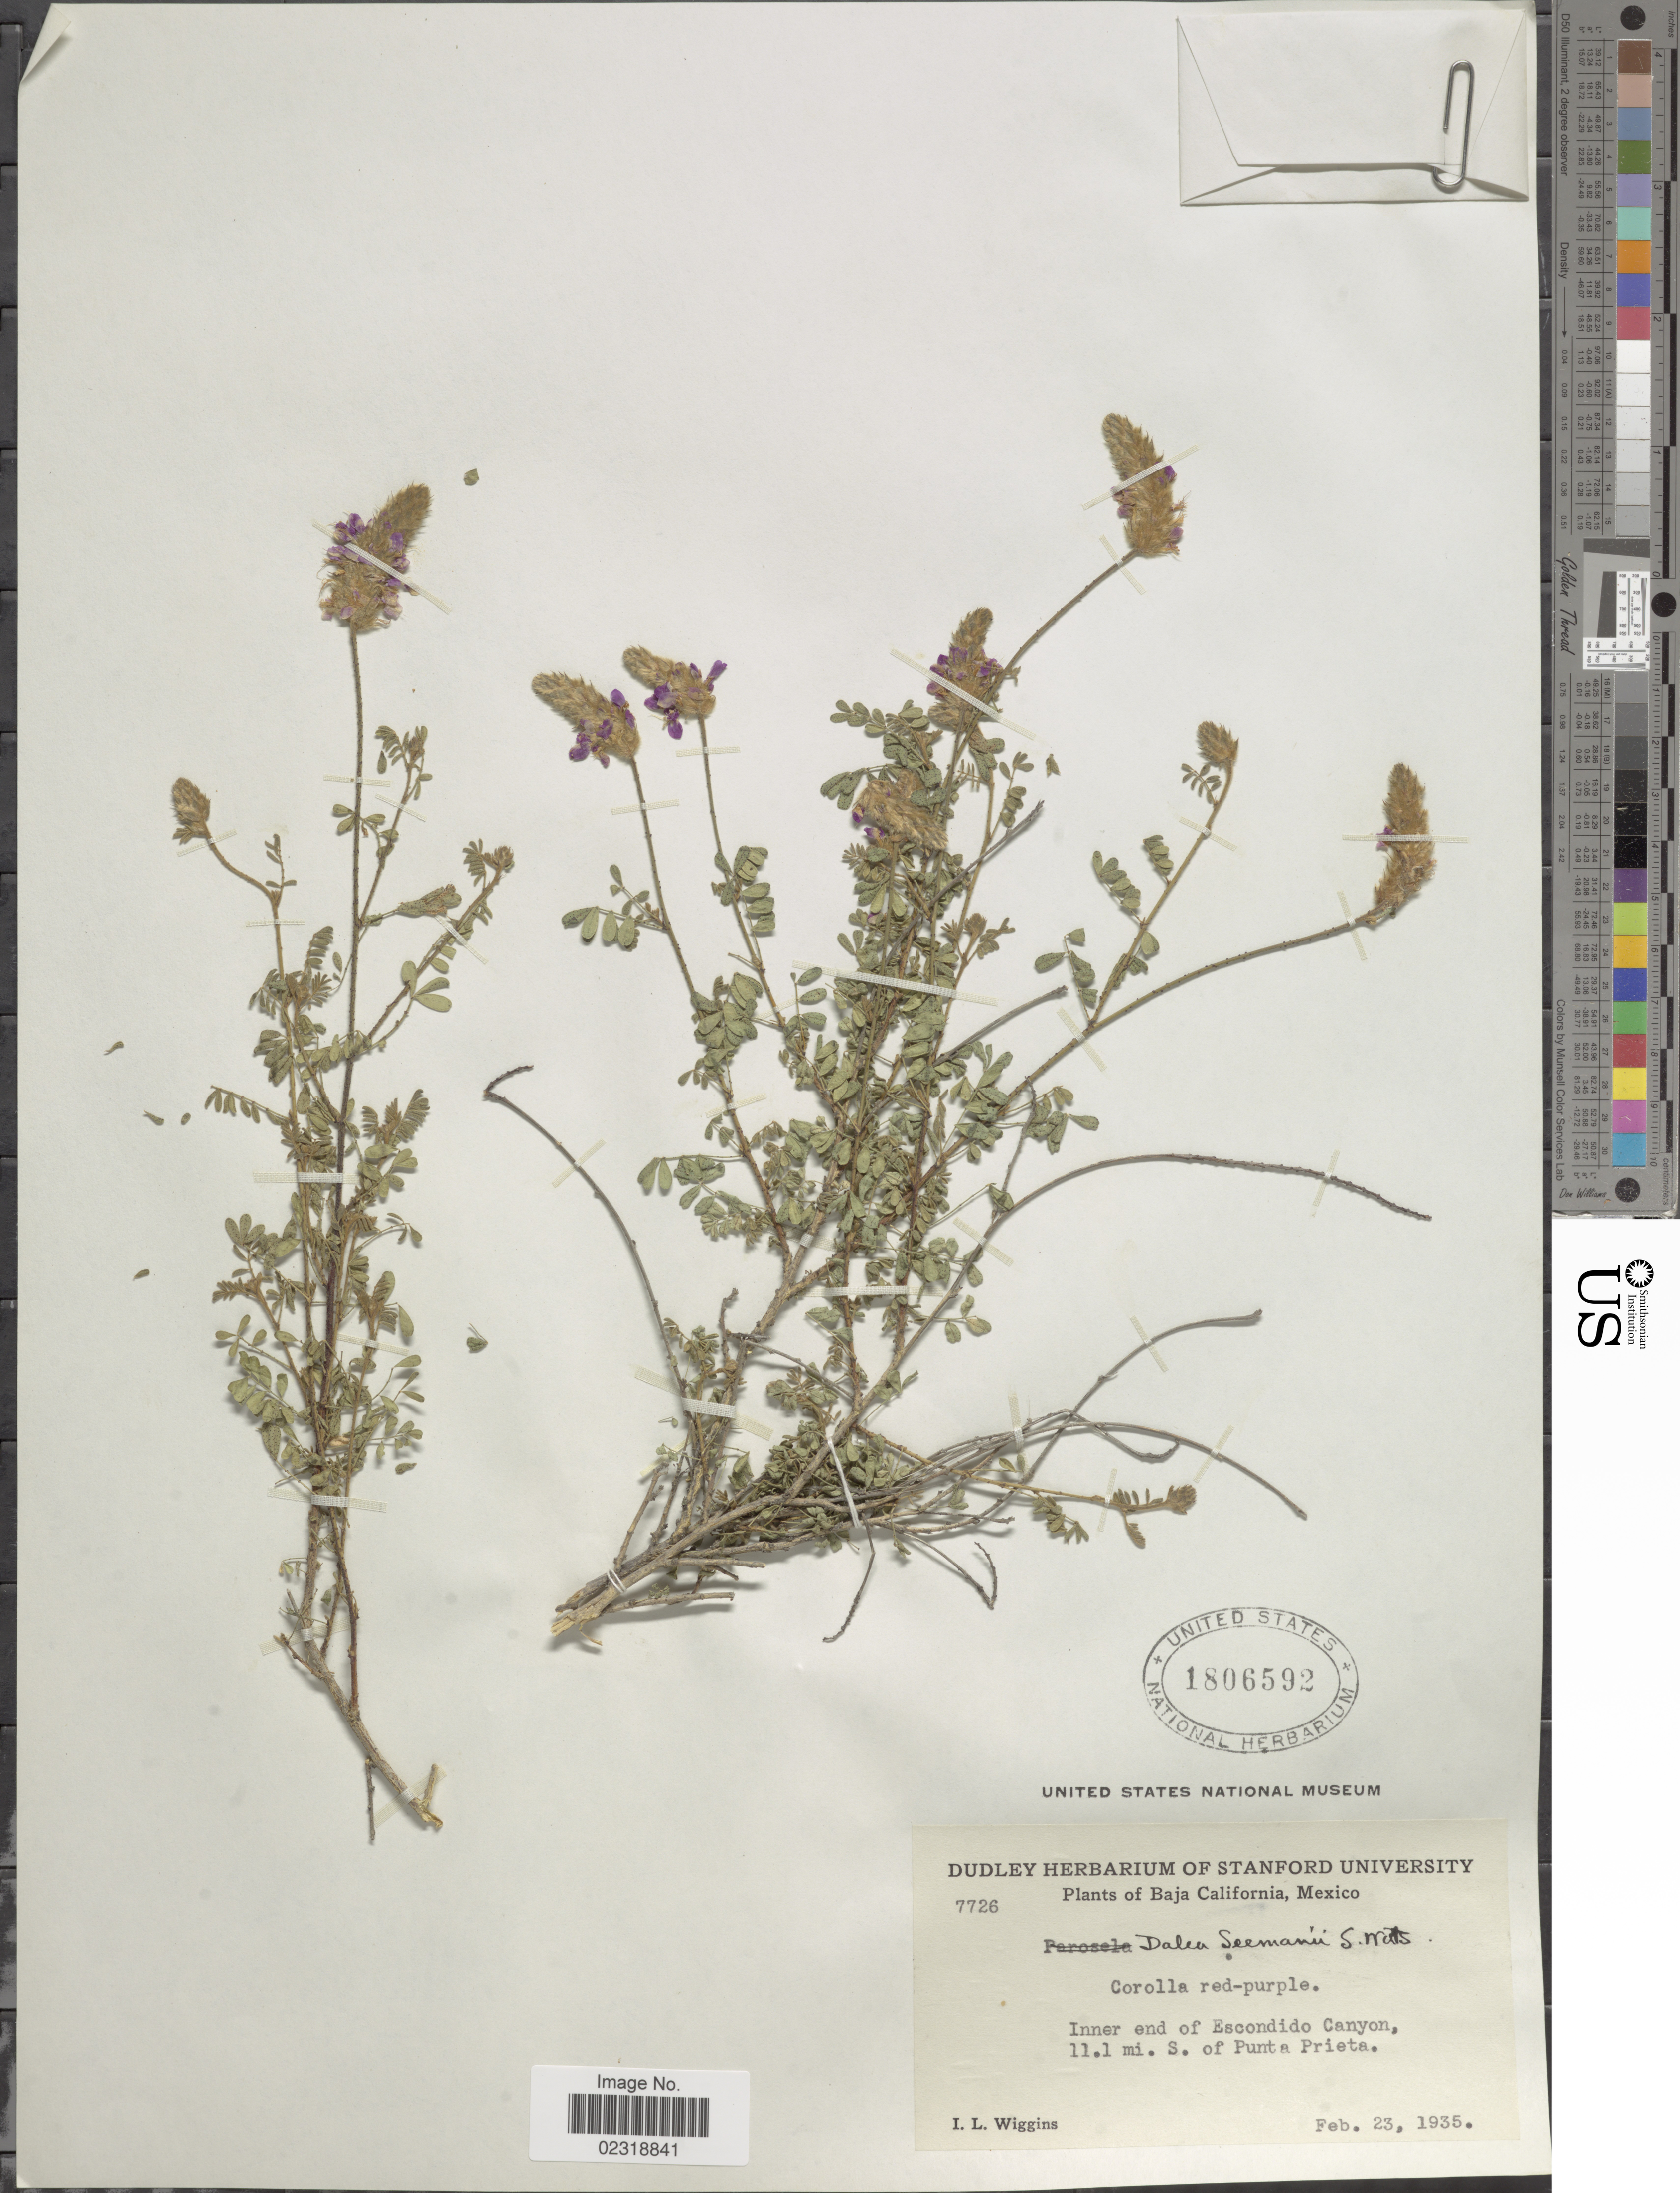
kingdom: Plantae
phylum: Tracheophyta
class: Magnoliopsida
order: Fabales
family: Fabaceae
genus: Dalea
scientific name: Dalea seemannii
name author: S. Watson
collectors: I. L. Wiggins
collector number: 7726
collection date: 1935-02-23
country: Mexico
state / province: Baja California Norte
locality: Inner end of Escondido Canyon, 11.1 mi. S. of Punta Prieta.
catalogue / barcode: US 1806592